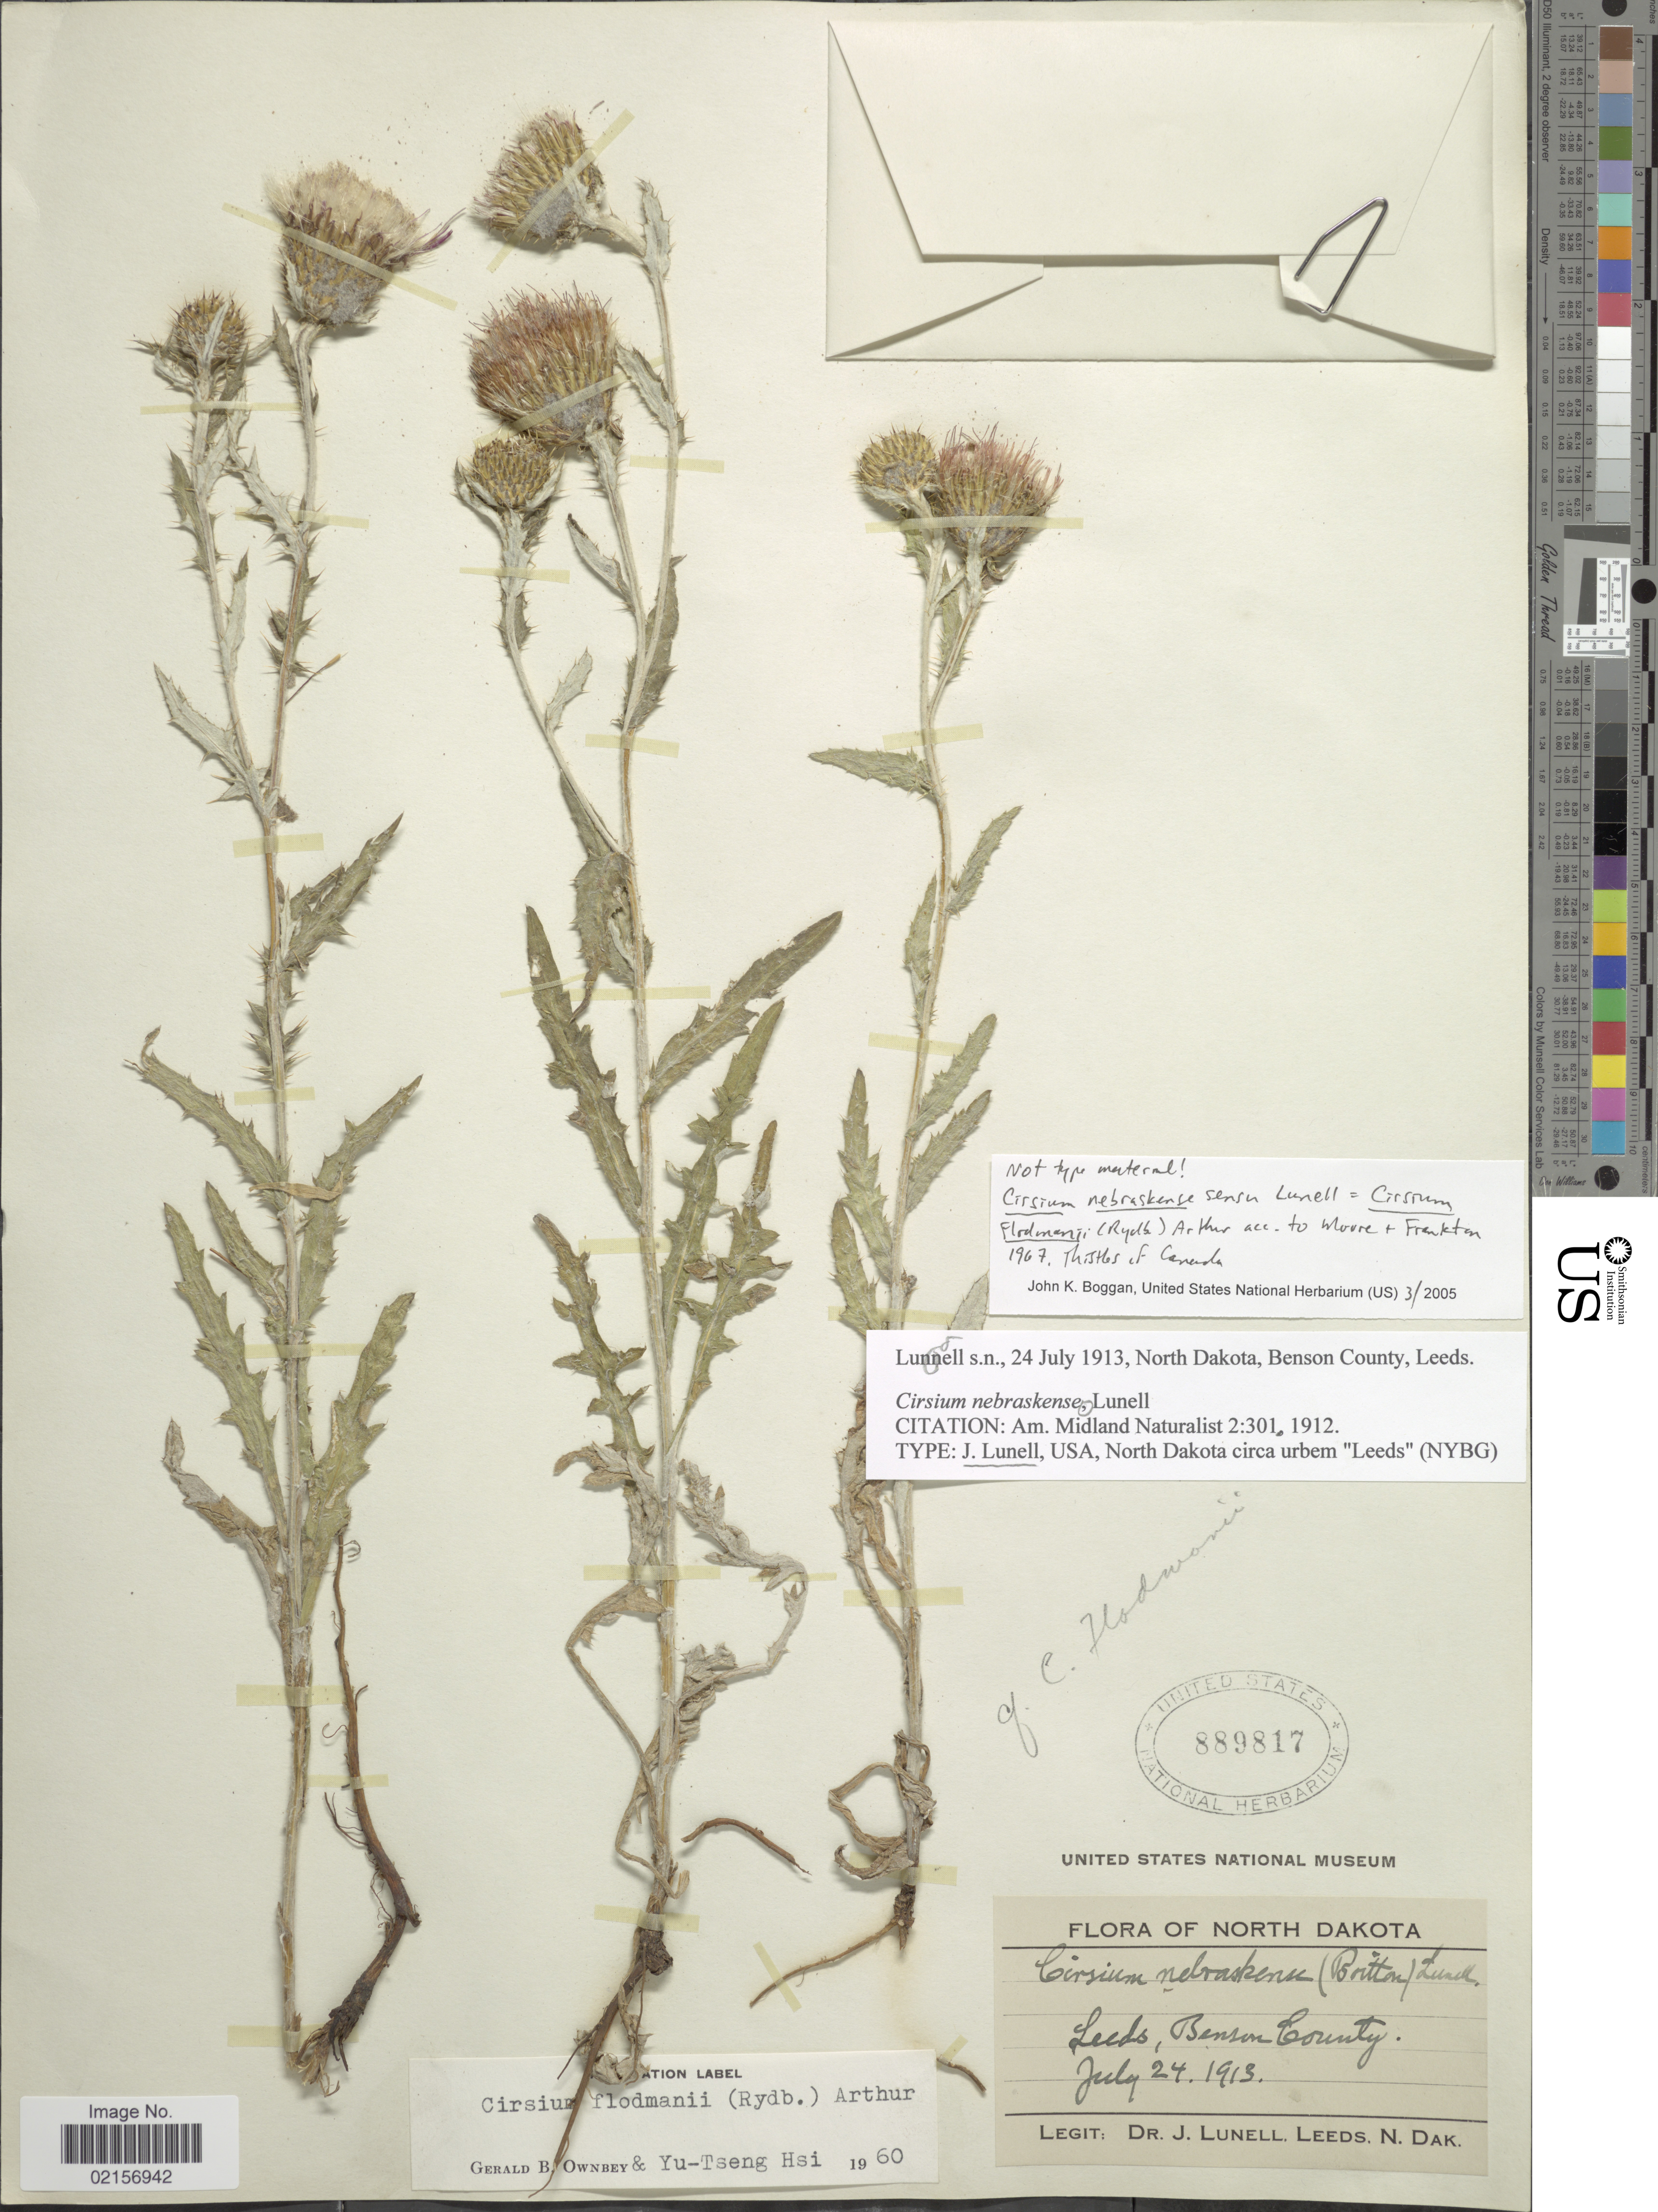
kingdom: Plantae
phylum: Tracheophyta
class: Magnoliopsida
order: Asterales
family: Asteraceae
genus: Cirsium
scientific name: Cirsium flodmanii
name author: (Rydb.) Arthur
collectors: J. Lunell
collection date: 1913-07-24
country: United States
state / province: North Dakota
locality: Leeds, Benson County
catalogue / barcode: US 889817